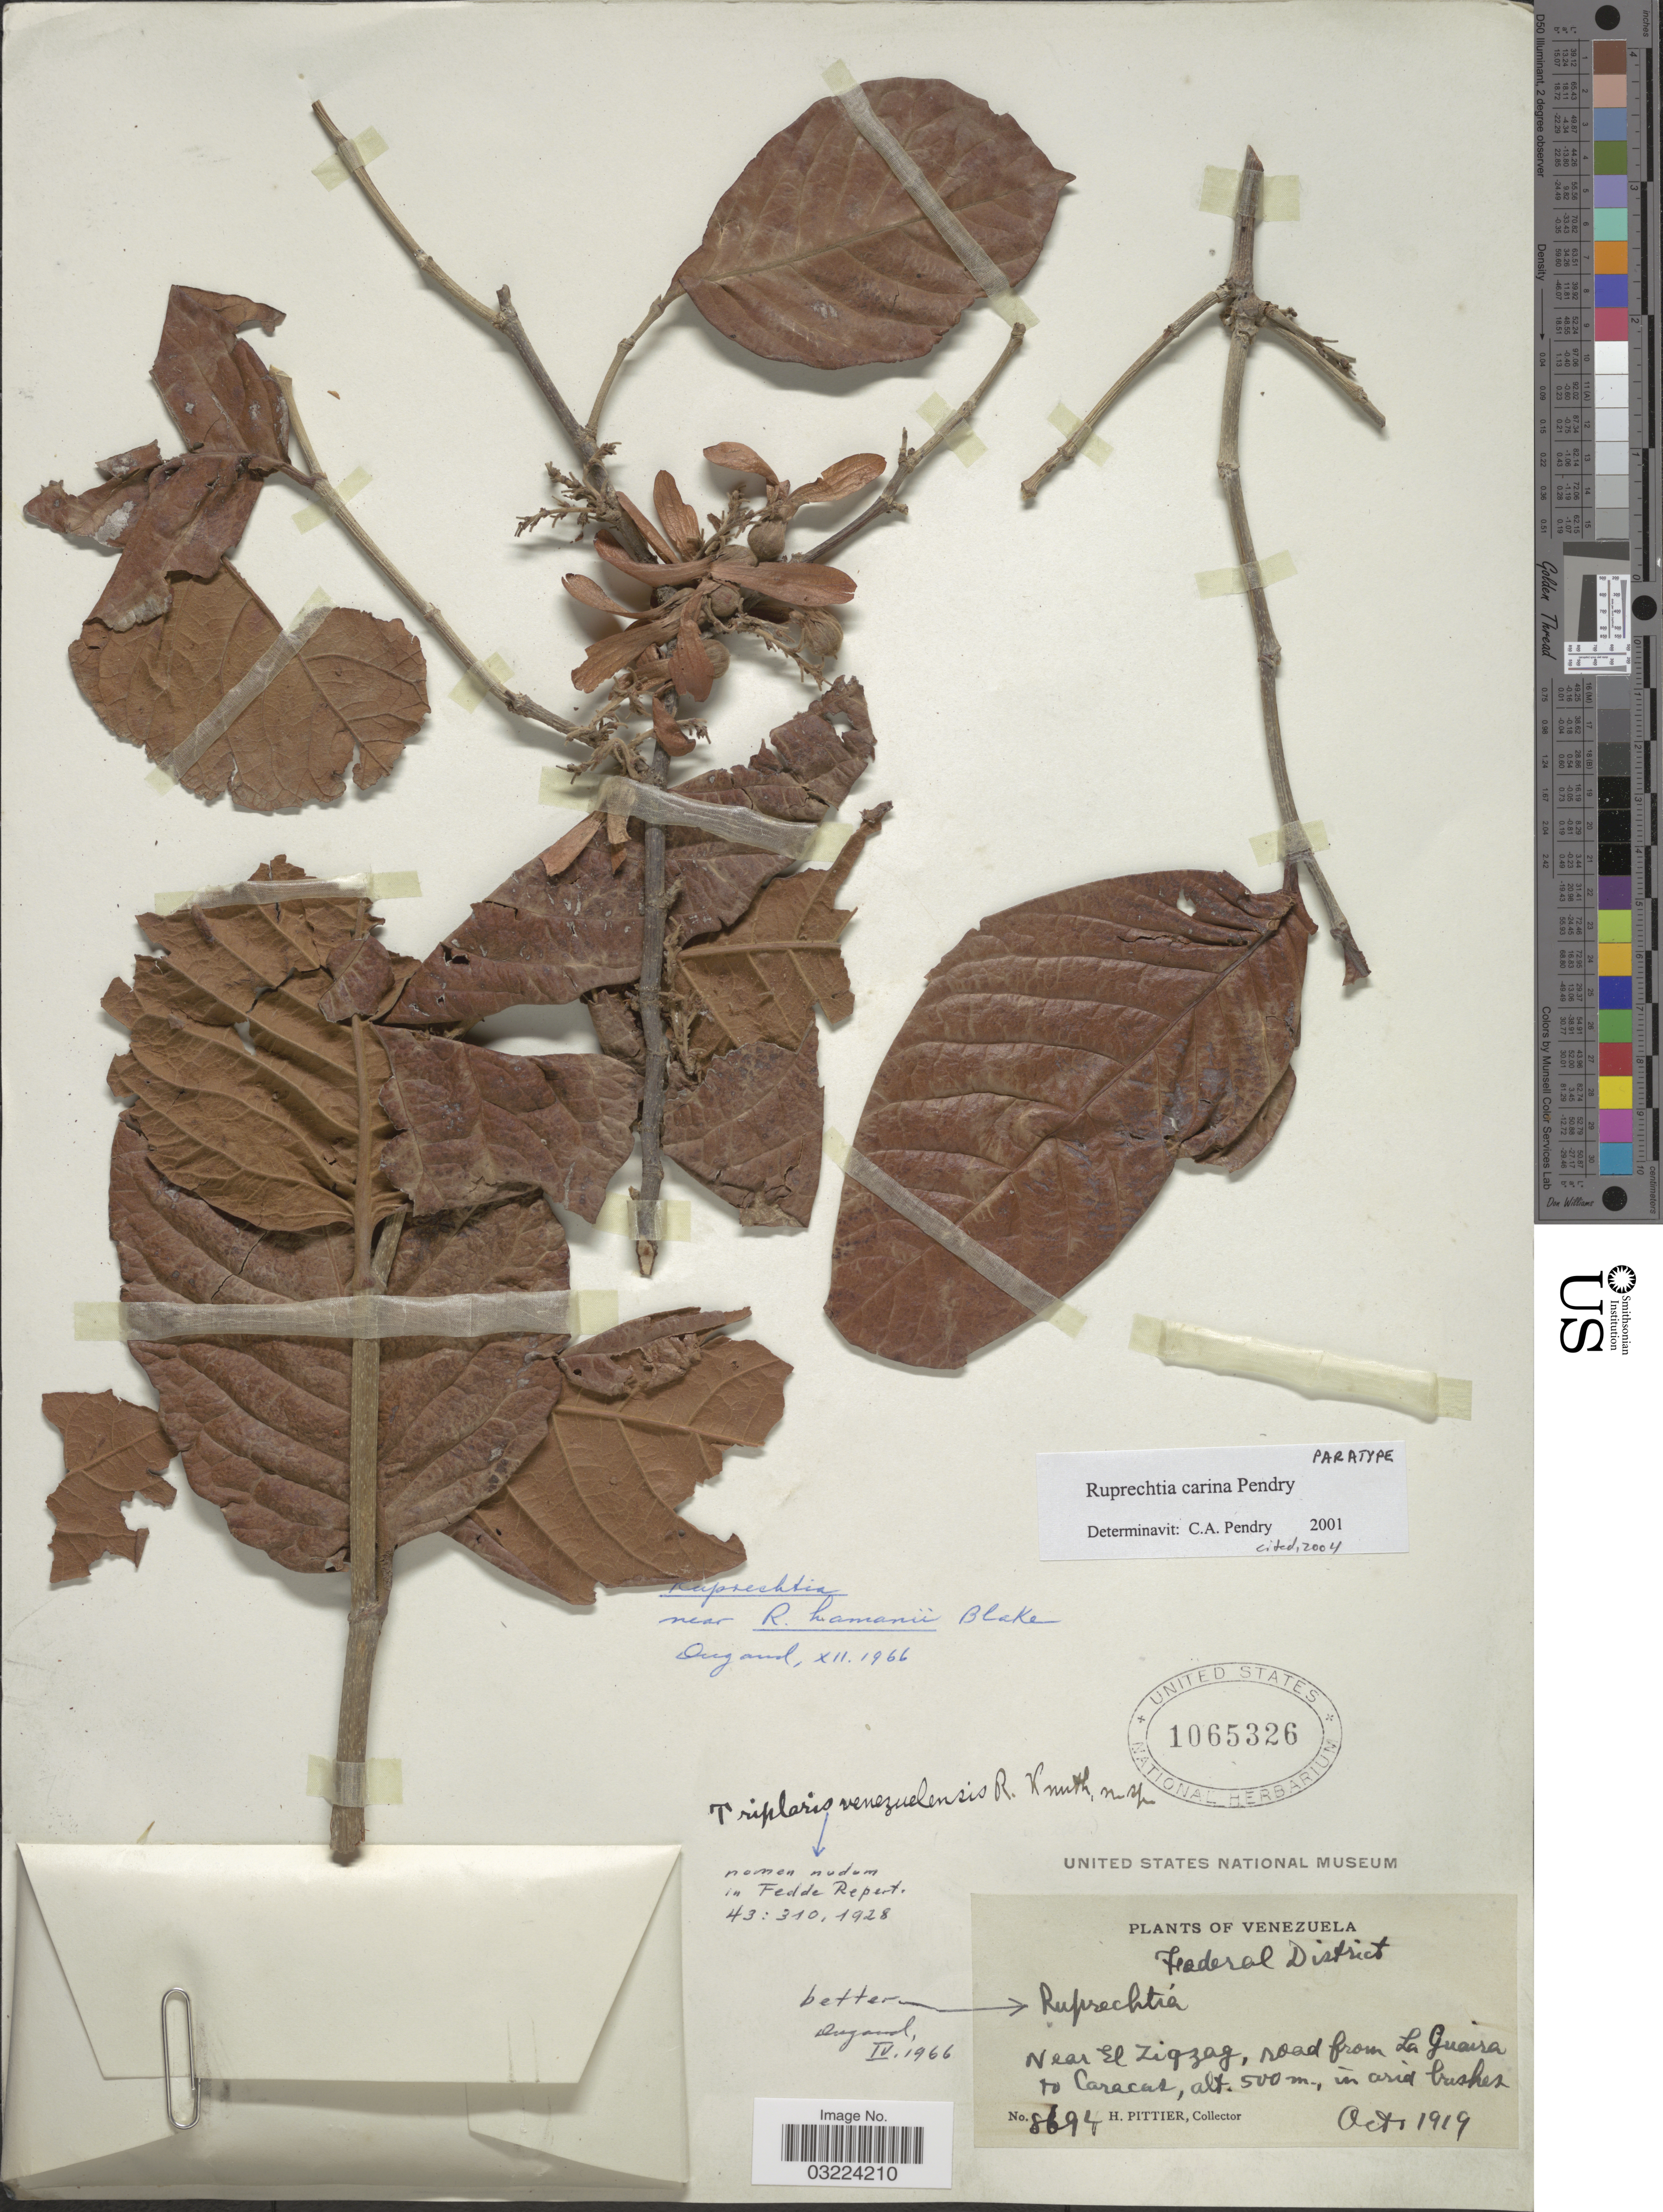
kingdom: Plantae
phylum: Tracheophyta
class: Magnoliopsida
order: Caryophyllales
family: Polygonaceae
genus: Ruprechtia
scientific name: Ruprechtia carina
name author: Pendry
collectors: H. F. Pittier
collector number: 8694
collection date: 1919-10-01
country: Venezuela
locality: Federal District, Near El Zigzag, road from La Guaira to Caracas.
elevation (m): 500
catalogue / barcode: US 1065326